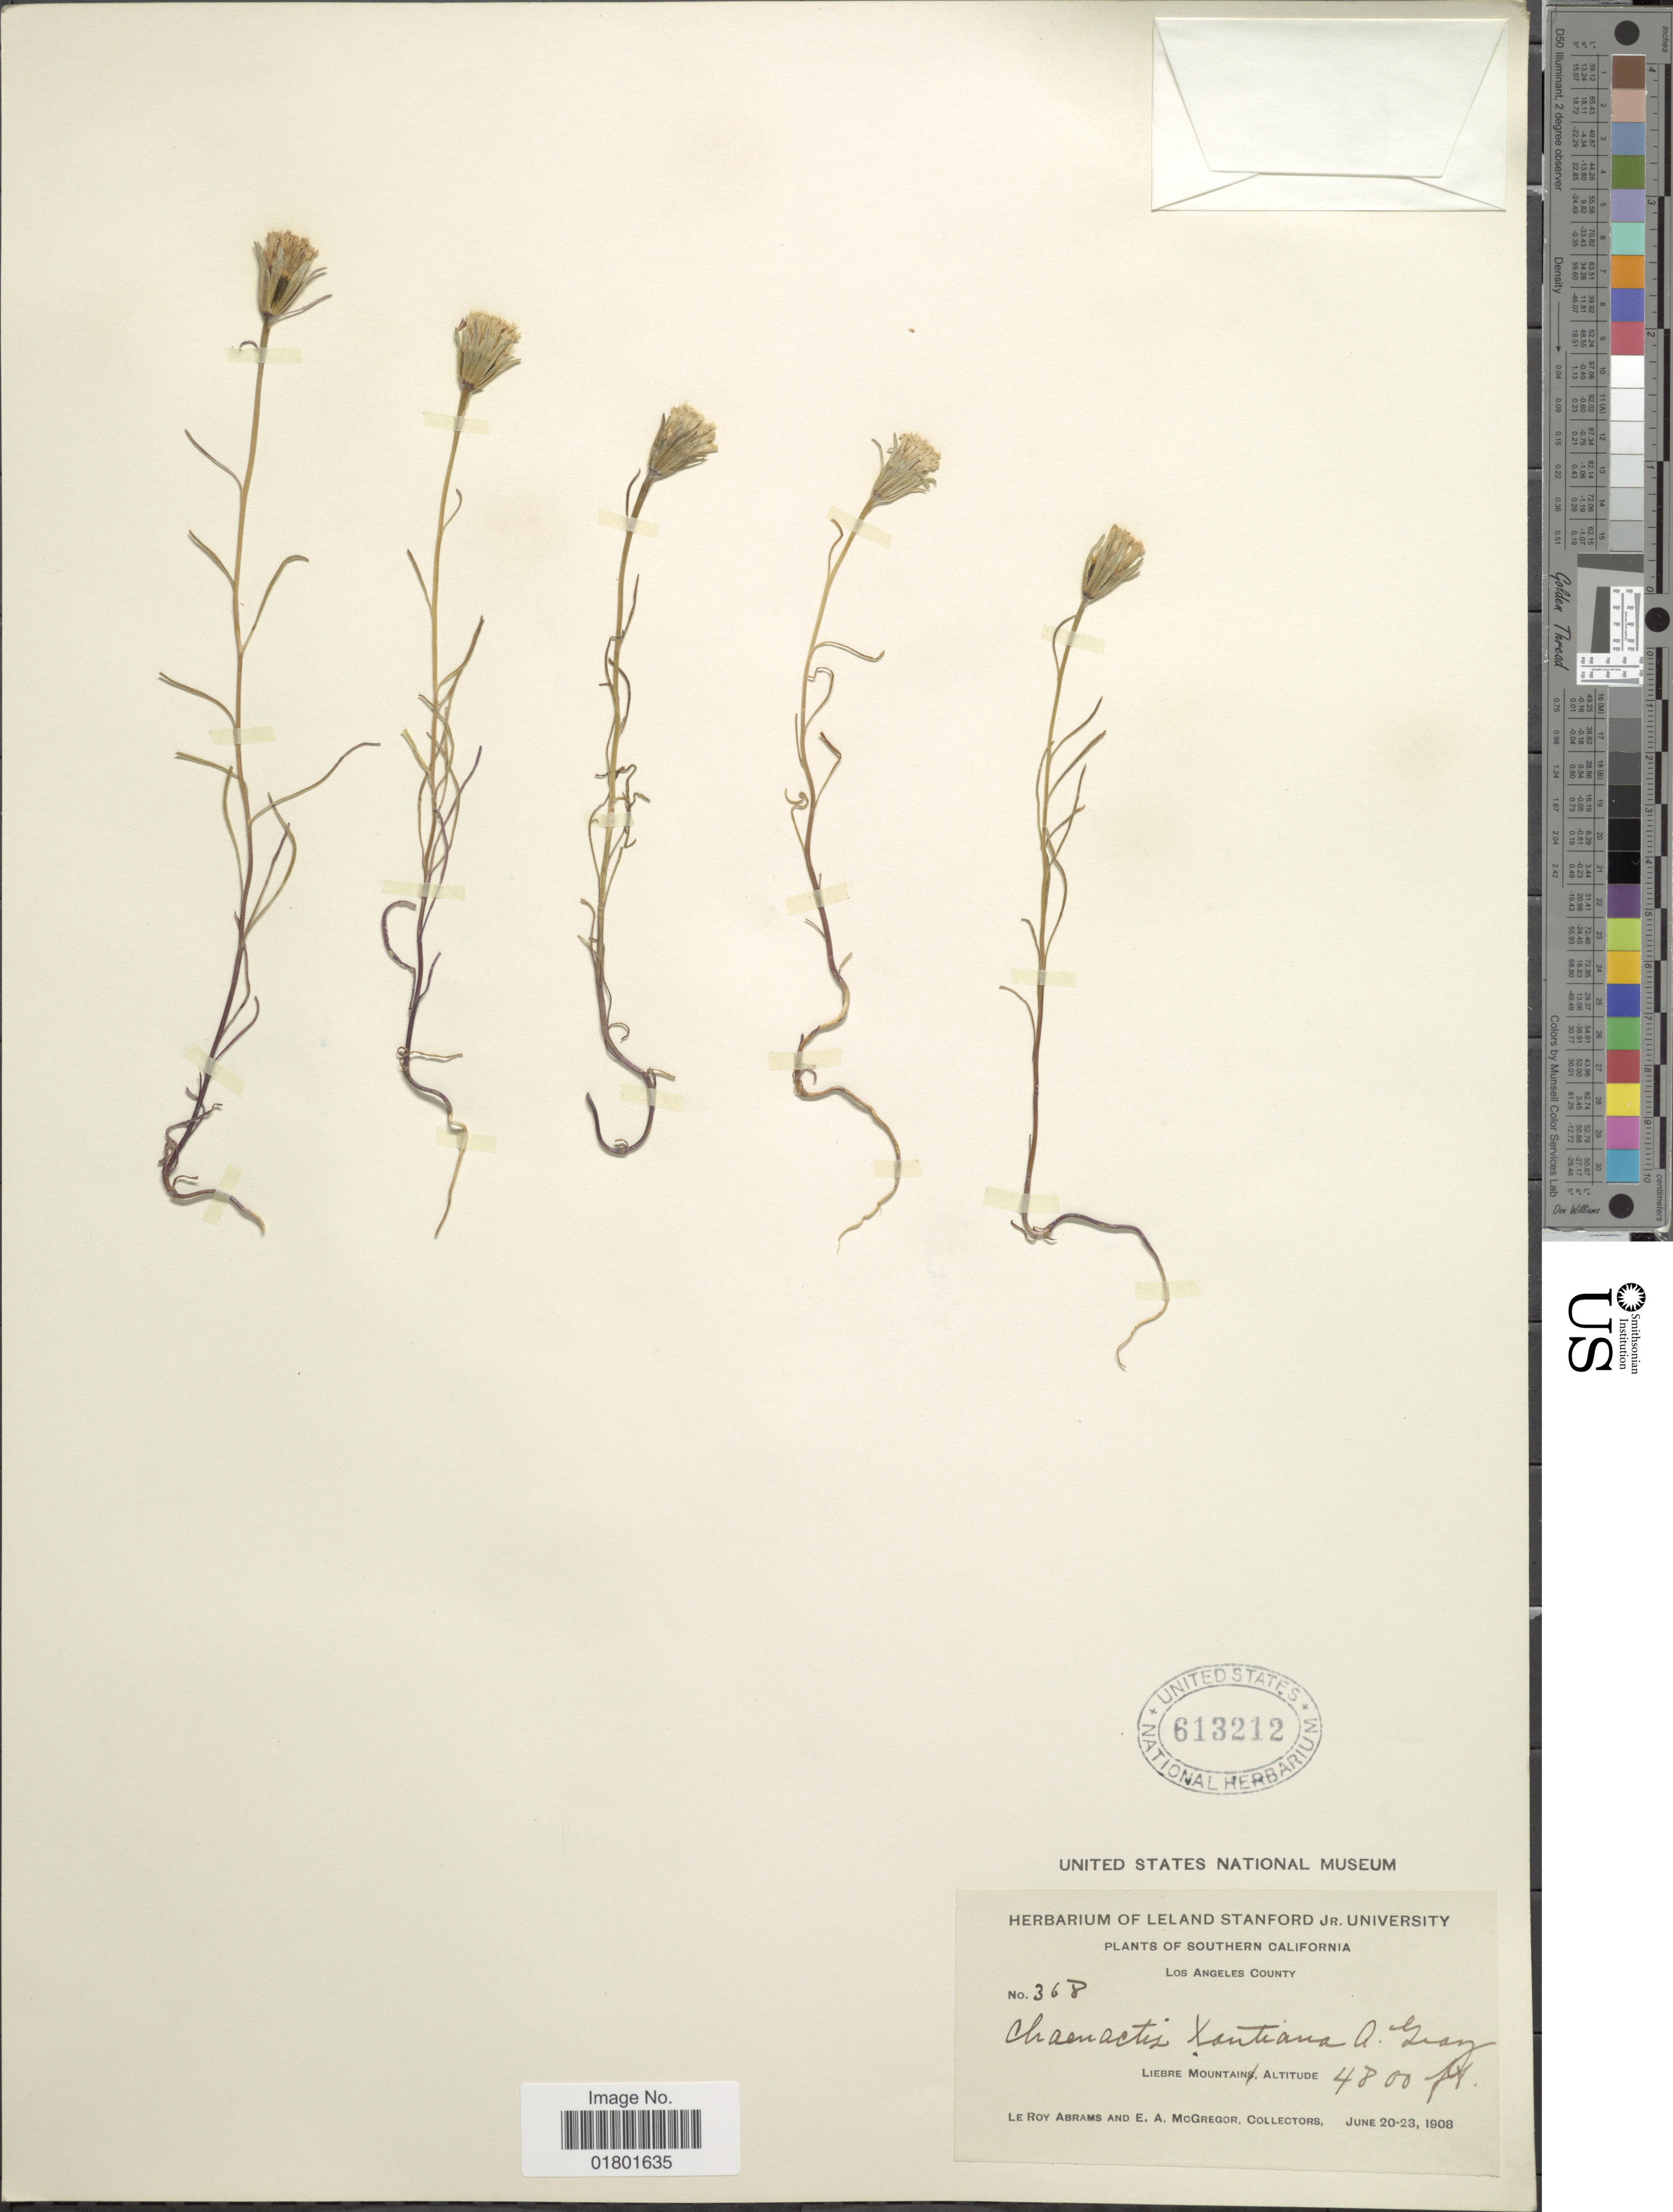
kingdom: Plantae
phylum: Tracheophyta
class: Magnoliopsida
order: Asterales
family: Asteraceae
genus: Chaenactis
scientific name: Chaenactis xantiana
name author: A. Gray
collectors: L. Abrams & E. A. McGregor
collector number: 368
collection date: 1908-06-20/1908-06-23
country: United States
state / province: California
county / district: Los Angeles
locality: Southern California, Los Angeles County, Liebre Mountains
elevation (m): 1463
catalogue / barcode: US 613212